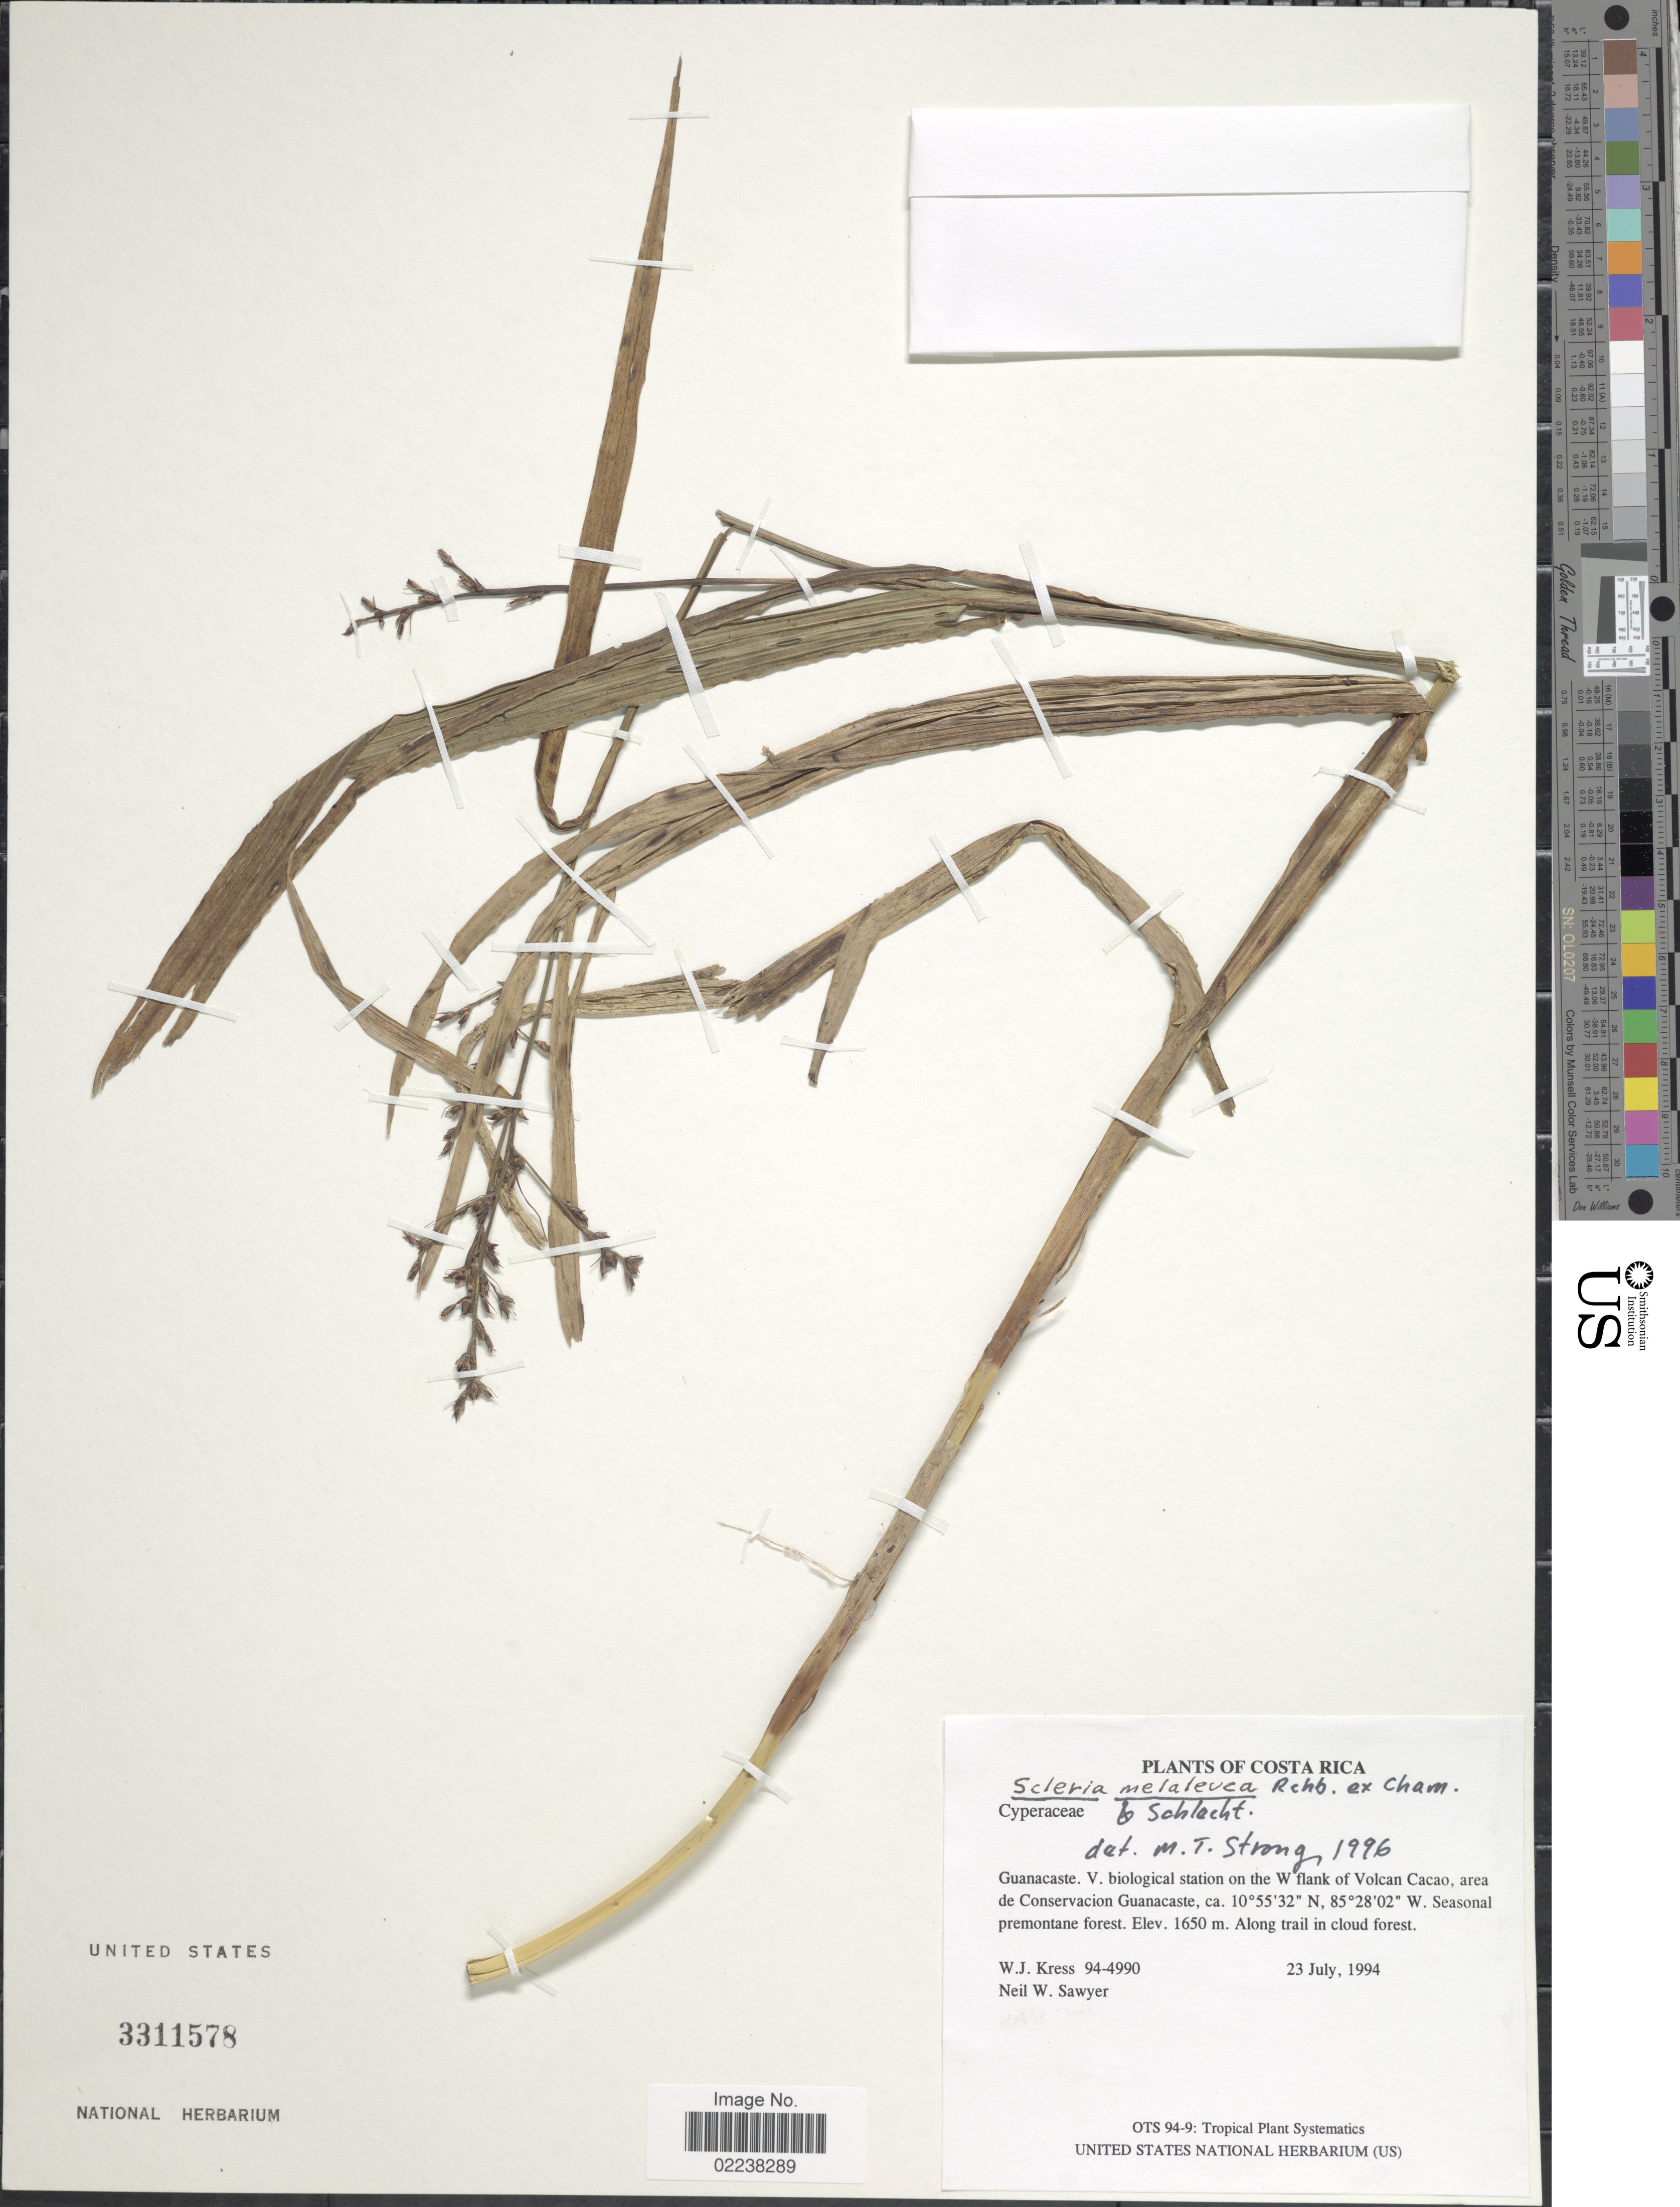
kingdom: Plantae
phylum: Tracheophyta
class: Liliopsida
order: Poales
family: Cyperaceae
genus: Scleria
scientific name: Scleria gaertneri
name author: Raddi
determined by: Strong, Mark T., (BOT), Smithsonian Institution - National Museum of Natural History (UNITED STATES)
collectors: W. J. Kress & N. W. Sawyer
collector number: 94-4990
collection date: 1994-07-23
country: Costa Rica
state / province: Guanacaste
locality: V. biological station on the W flank of Volcan Cacao, area de Conservacion Guanacaste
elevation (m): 1650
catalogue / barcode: US 3311578